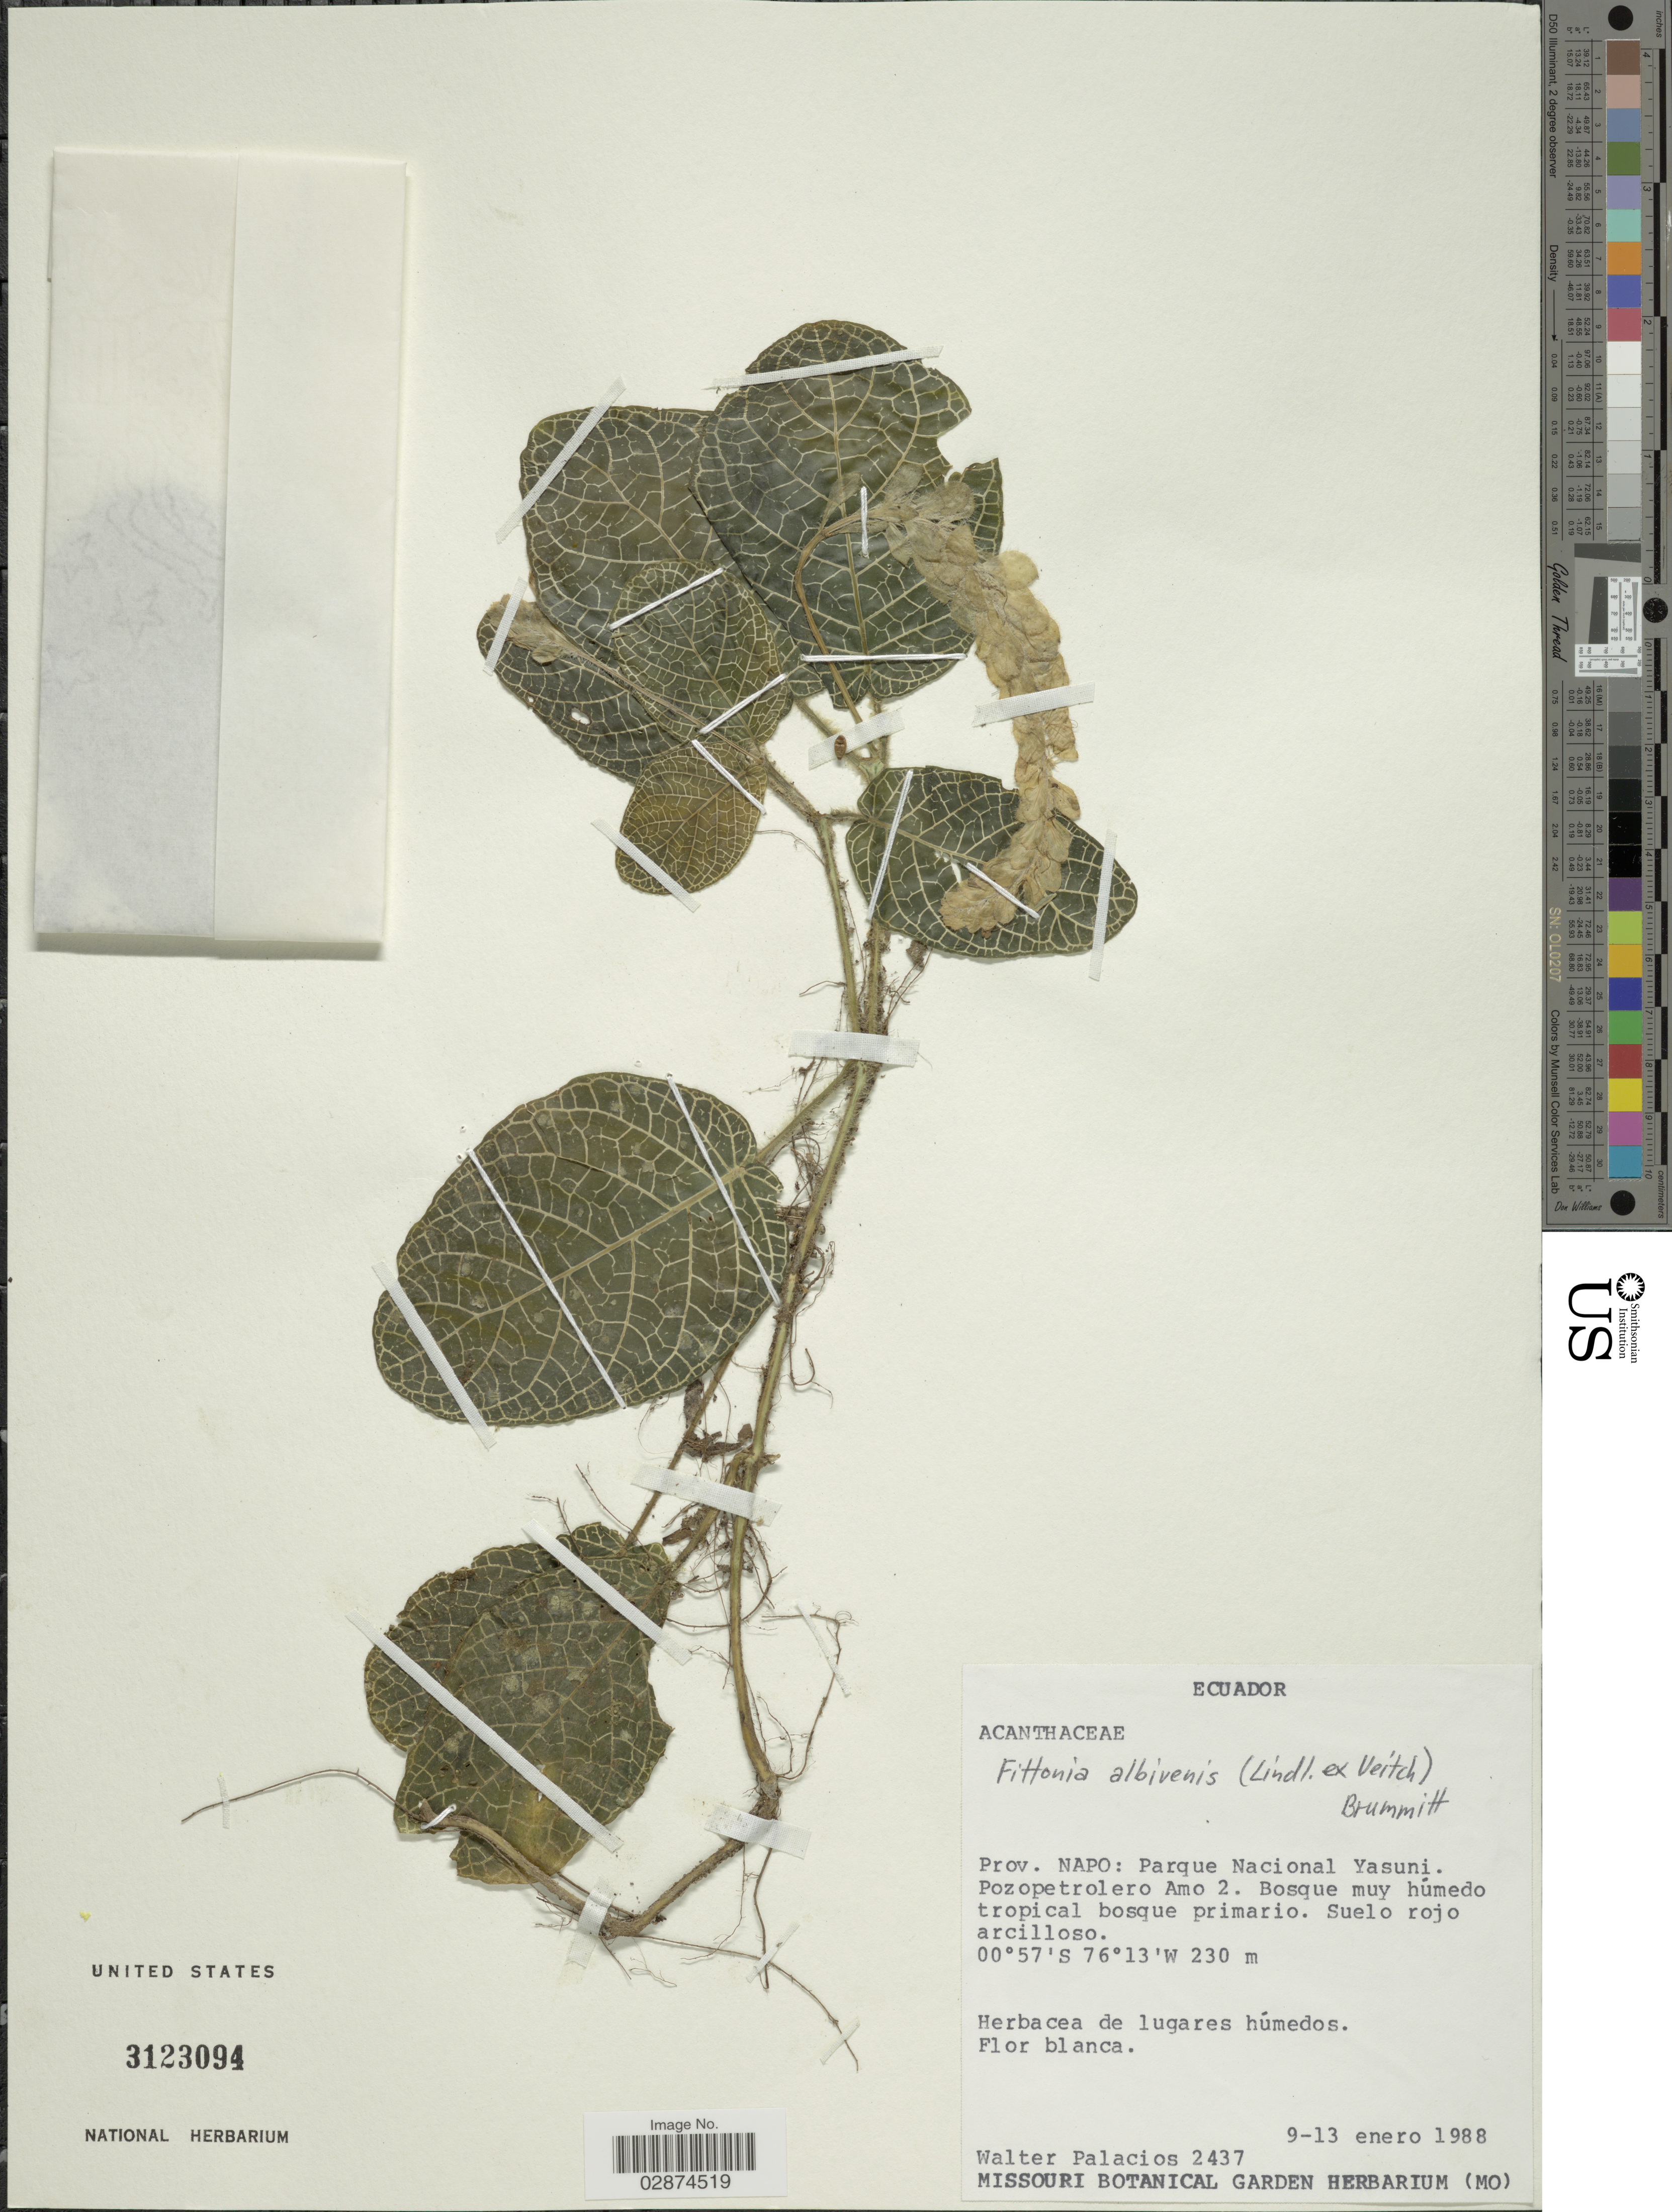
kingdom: Plantae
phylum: Tracheophyta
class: Magnoliopsida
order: Lamiales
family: Acanthaceae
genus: Fittonia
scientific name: Fittonia albivenis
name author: (Lindl. ex Veitch) Brummitt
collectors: W. Palacios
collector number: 2437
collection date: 1988-01-09/1988-01-13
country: Ecuador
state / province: Napo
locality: Parque Nacional Yasuni. Pozopetrolero Amo 2.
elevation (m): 230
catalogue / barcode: US 3123094